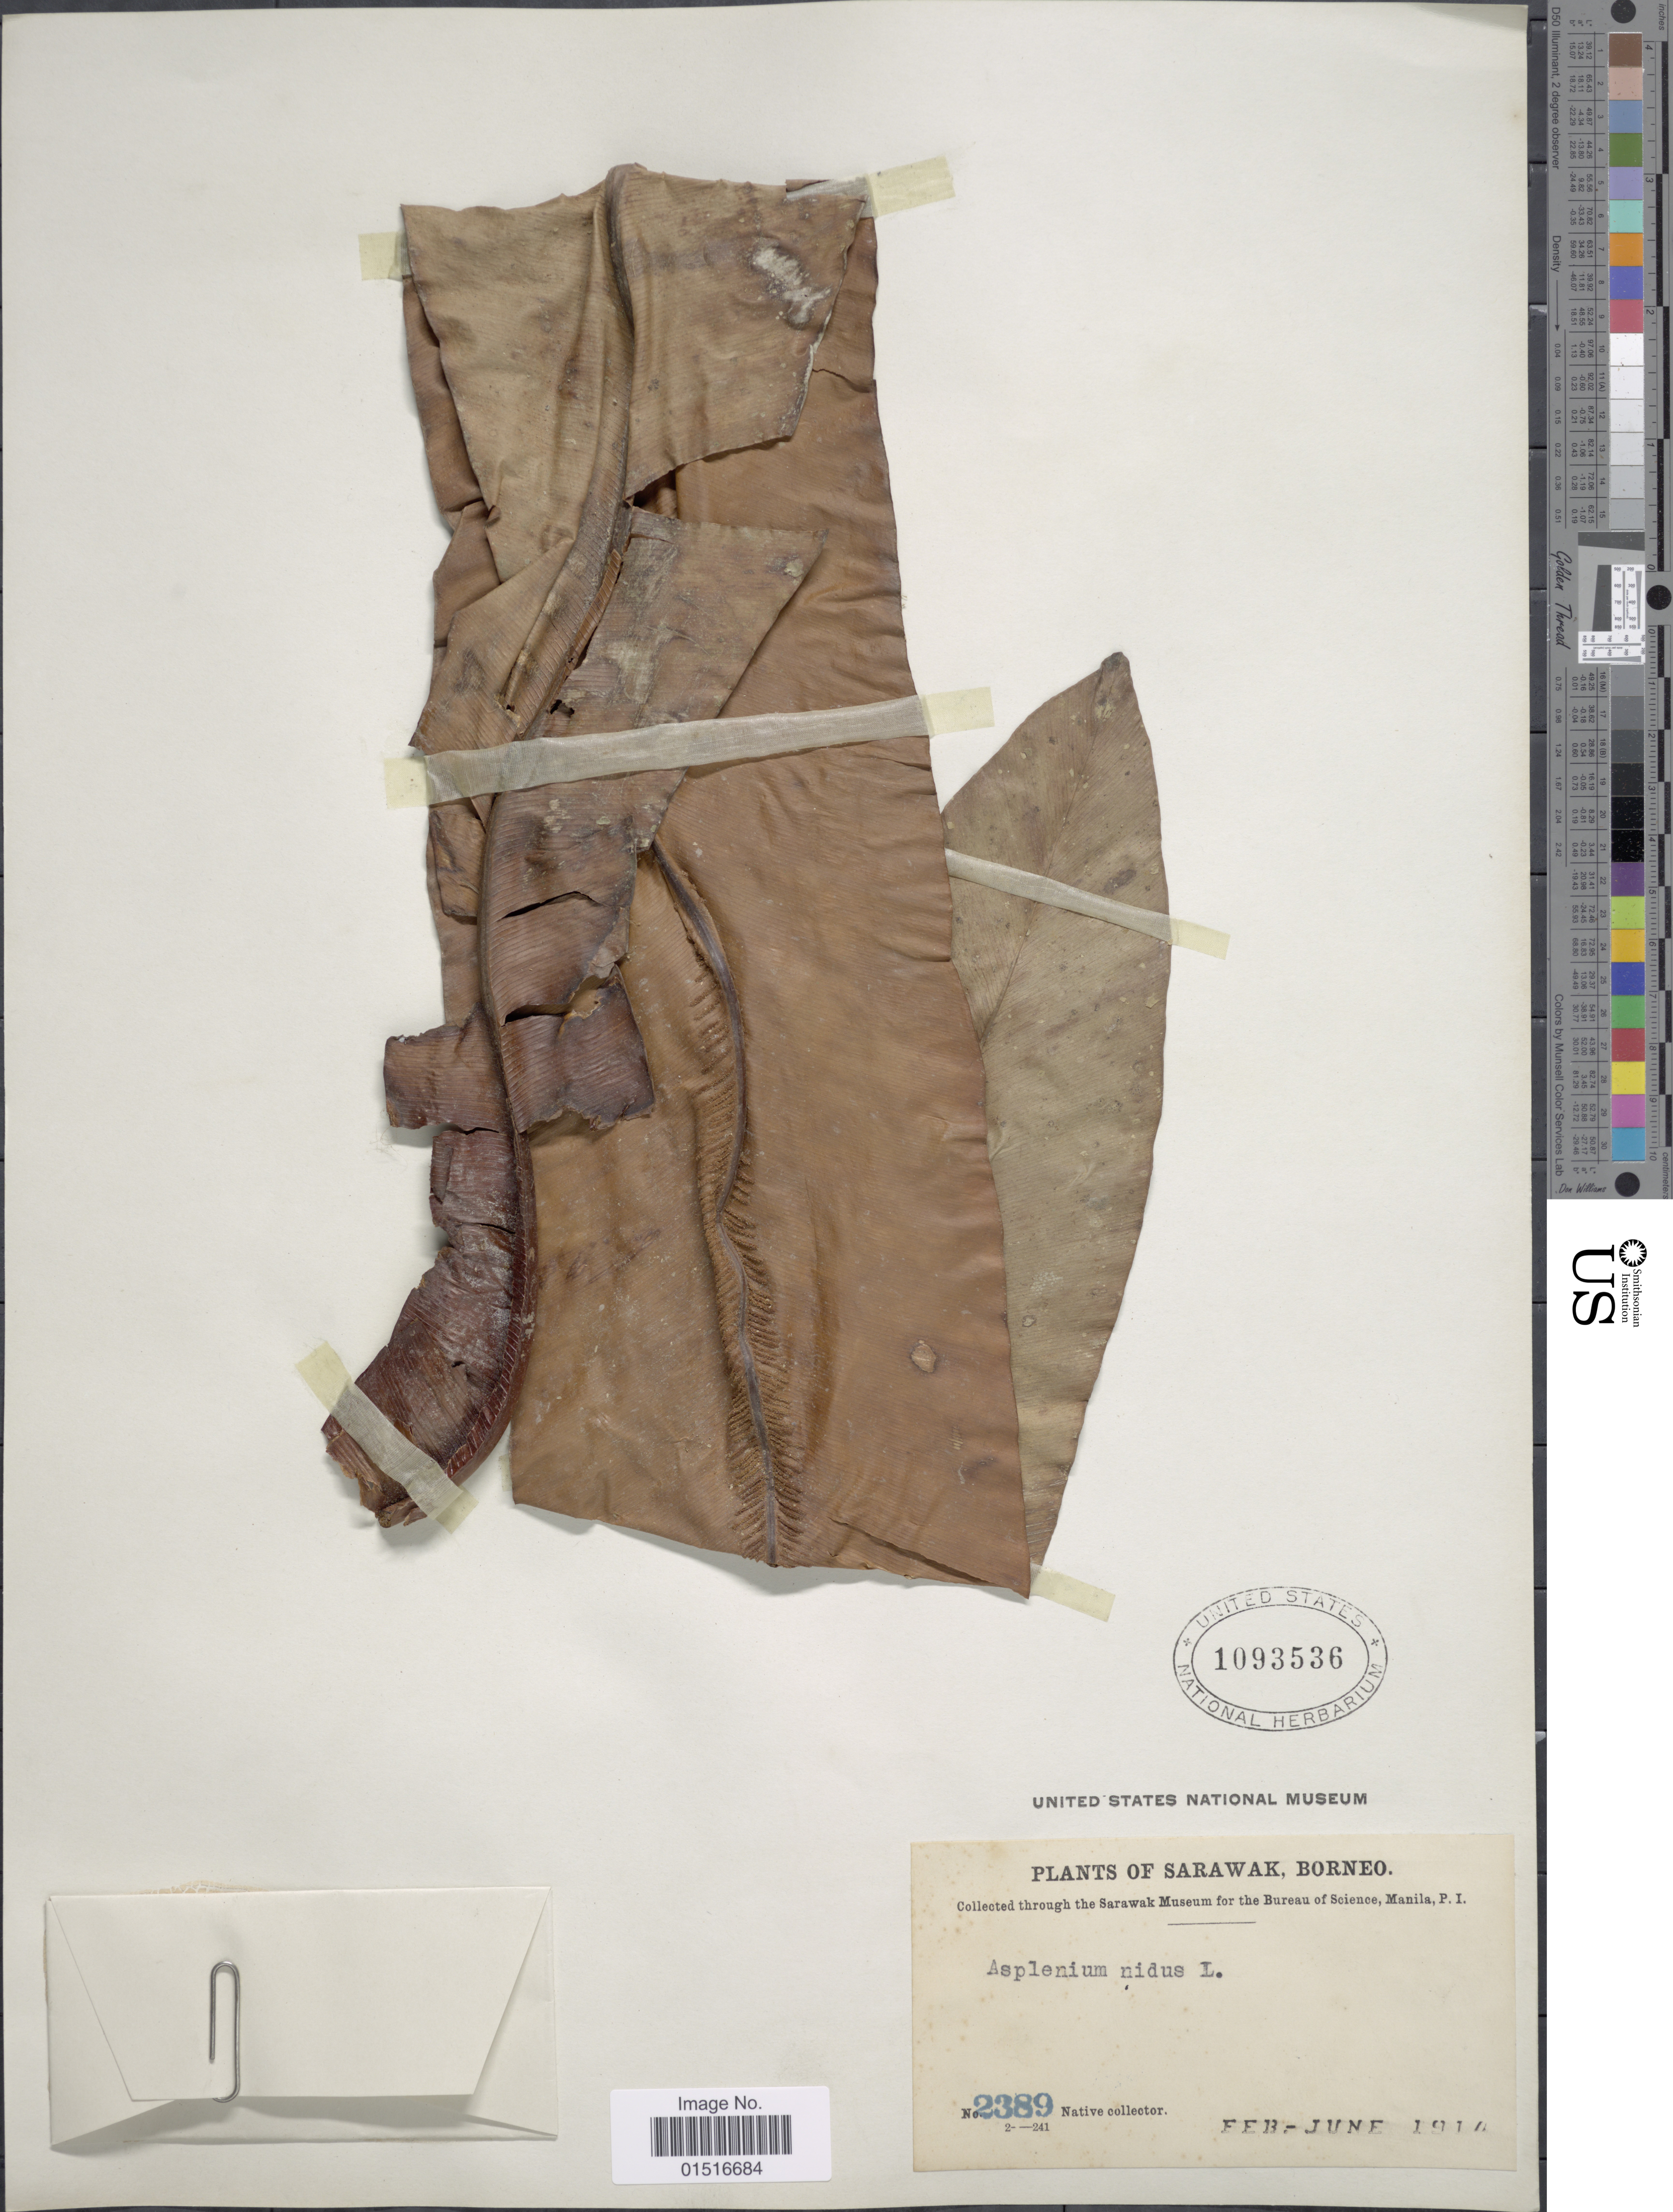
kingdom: Plantae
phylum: Tracheophyta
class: Polypodiopsida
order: Polypodiales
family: Aspleniaceae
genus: Asplenium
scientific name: Asplenium nidus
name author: L.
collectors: Native collector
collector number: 2389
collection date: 1914-02/1914-06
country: Malaysia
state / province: Sarawak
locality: Sarawak, Borneo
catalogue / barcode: US 1093536